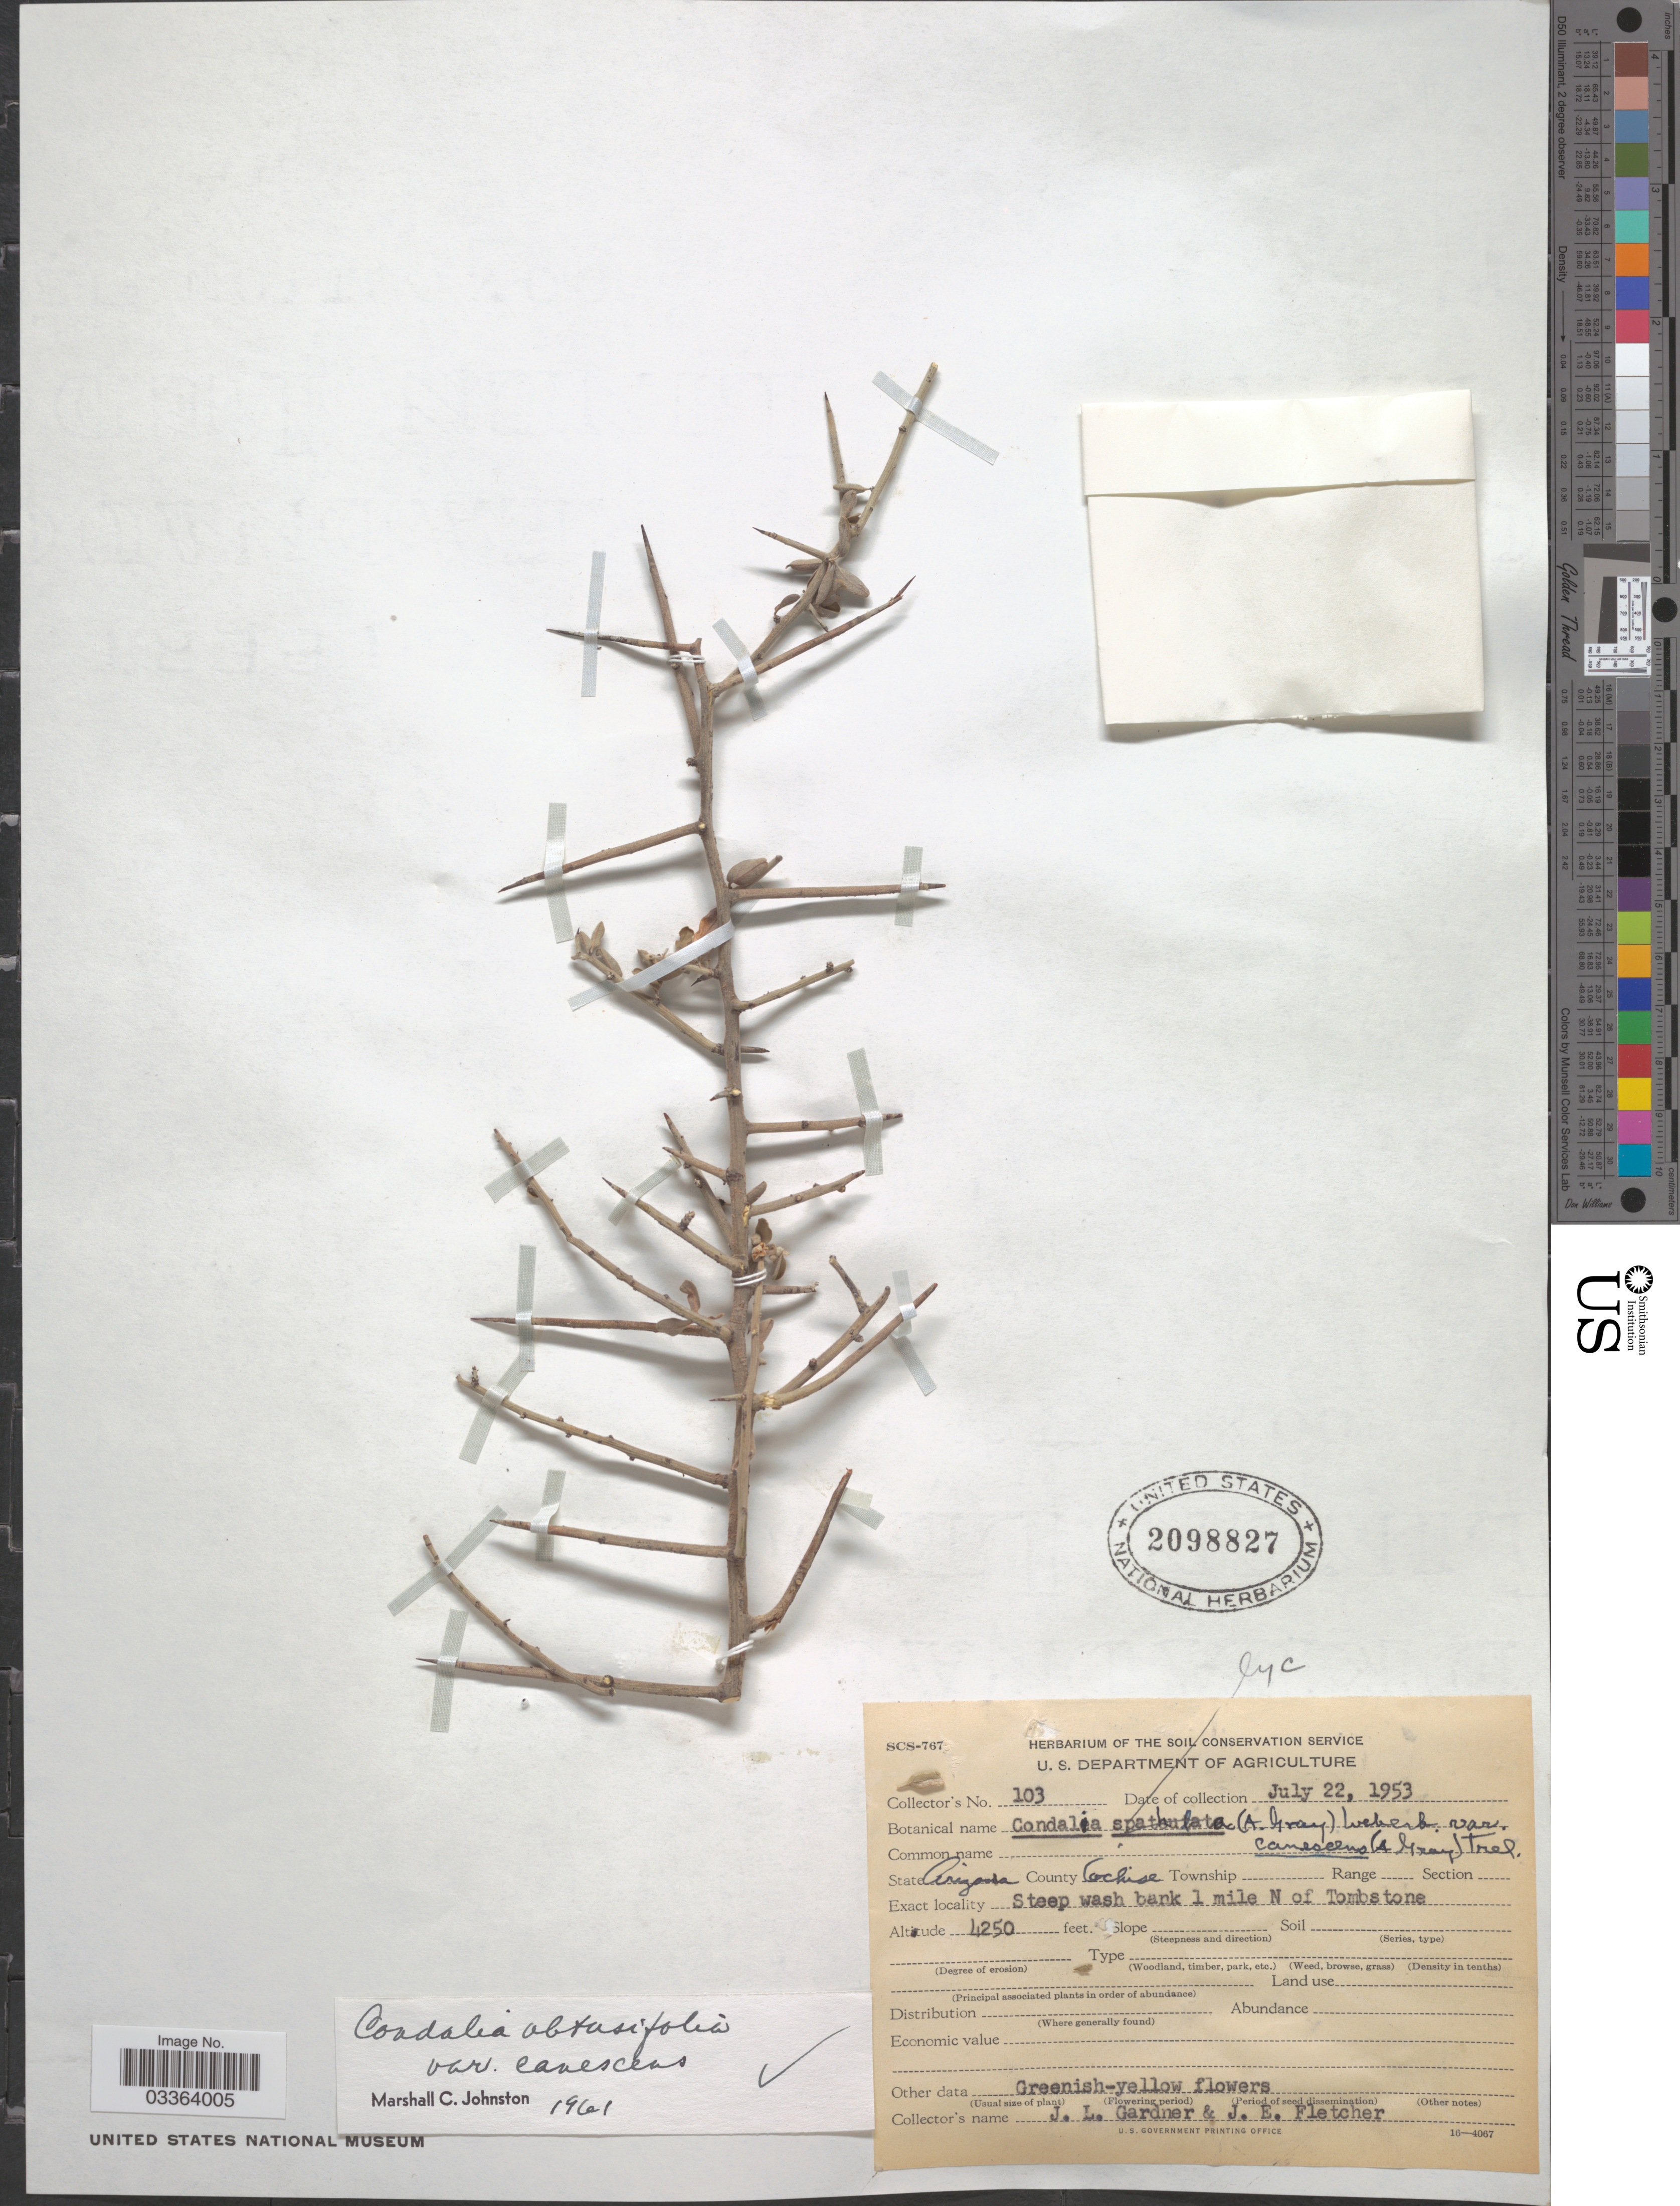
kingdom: Plantae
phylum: Tracheophyta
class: Magnoliopsida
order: Rosales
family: Rhamnaceae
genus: Sarcomphalus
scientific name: Sarcomphalus obtusifolius var. canescens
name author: (A. Gray) Hauenschild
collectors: J. L. Gardner & J. Fletcher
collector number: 103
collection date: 1953-07-22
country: United States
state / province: Arizona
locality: County Cochise. Steep wash bank 1 mile N of Tombstone.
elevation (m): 1295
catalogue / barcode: US 2098827